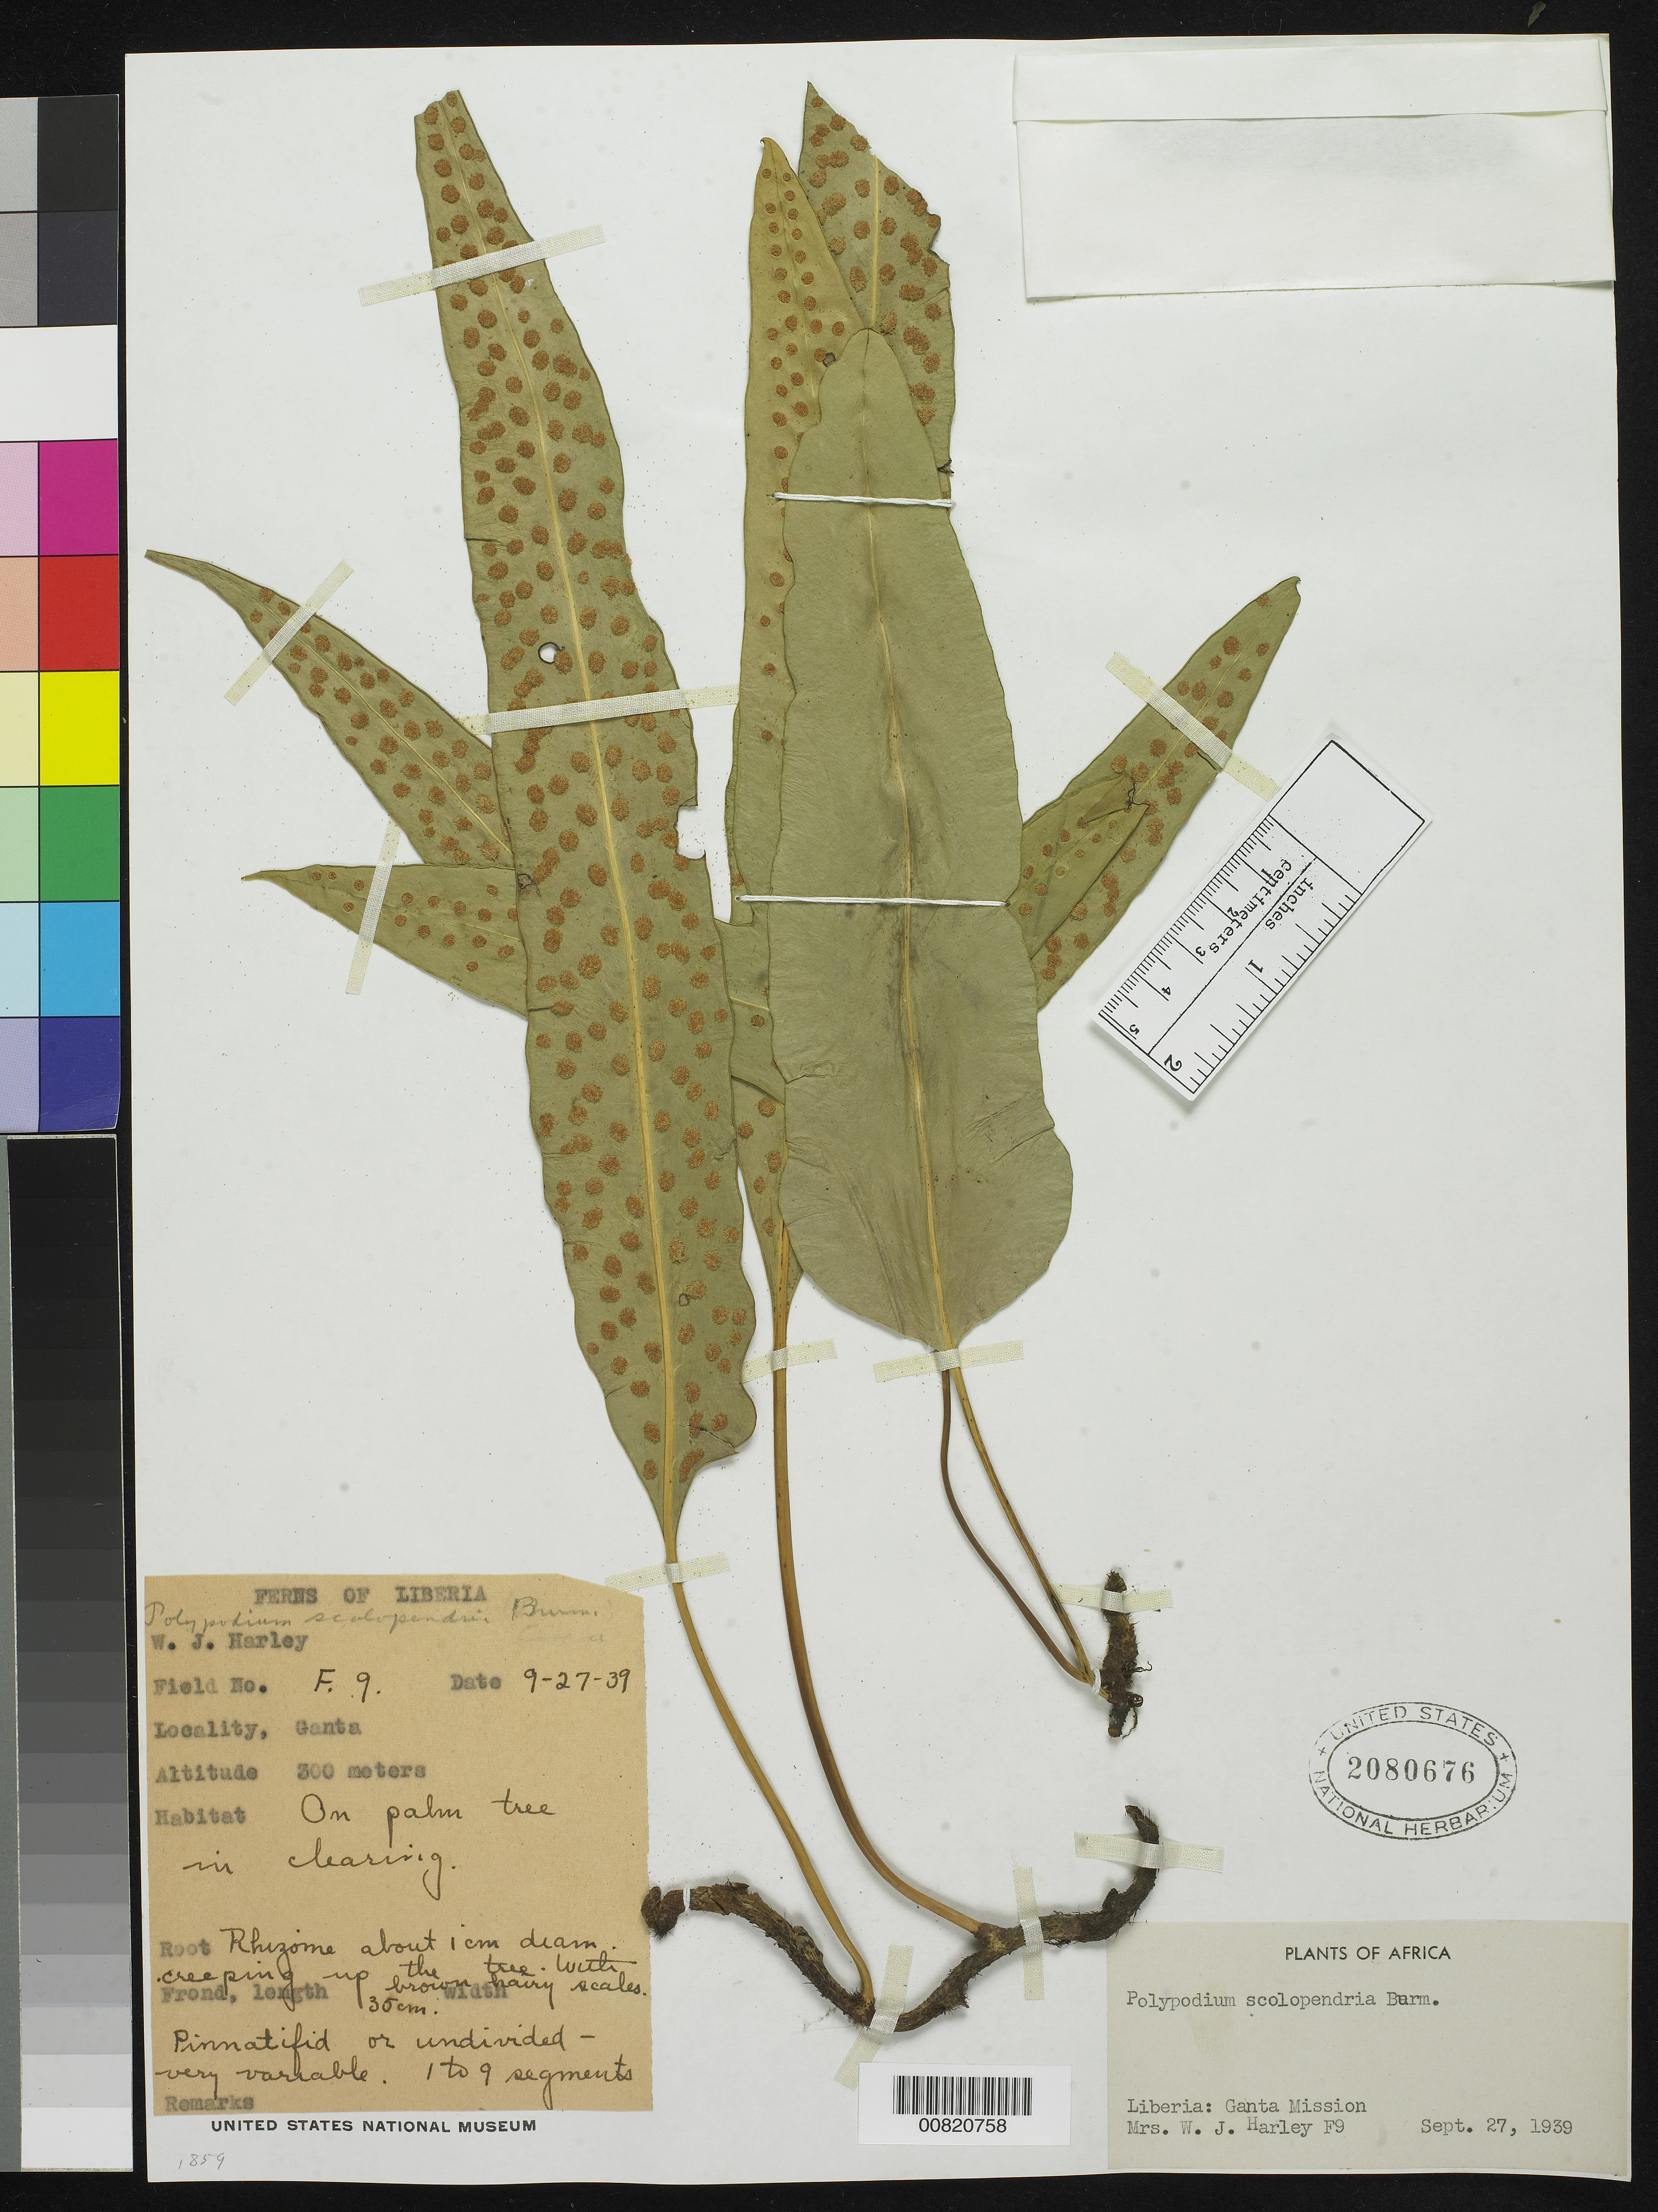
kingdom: Plantae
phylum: Tracheophyta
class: Polypodiopsida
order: Polypodiales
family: Polypodiaceae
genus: Polypodium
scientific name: Polypodium scolopendria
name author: Burm. f.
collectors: W. Harley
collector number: F 9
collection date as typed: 27 Sep 1939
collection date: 1939-09-27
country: Liberia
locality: Ganta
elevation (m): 300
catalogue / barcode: US 2080676